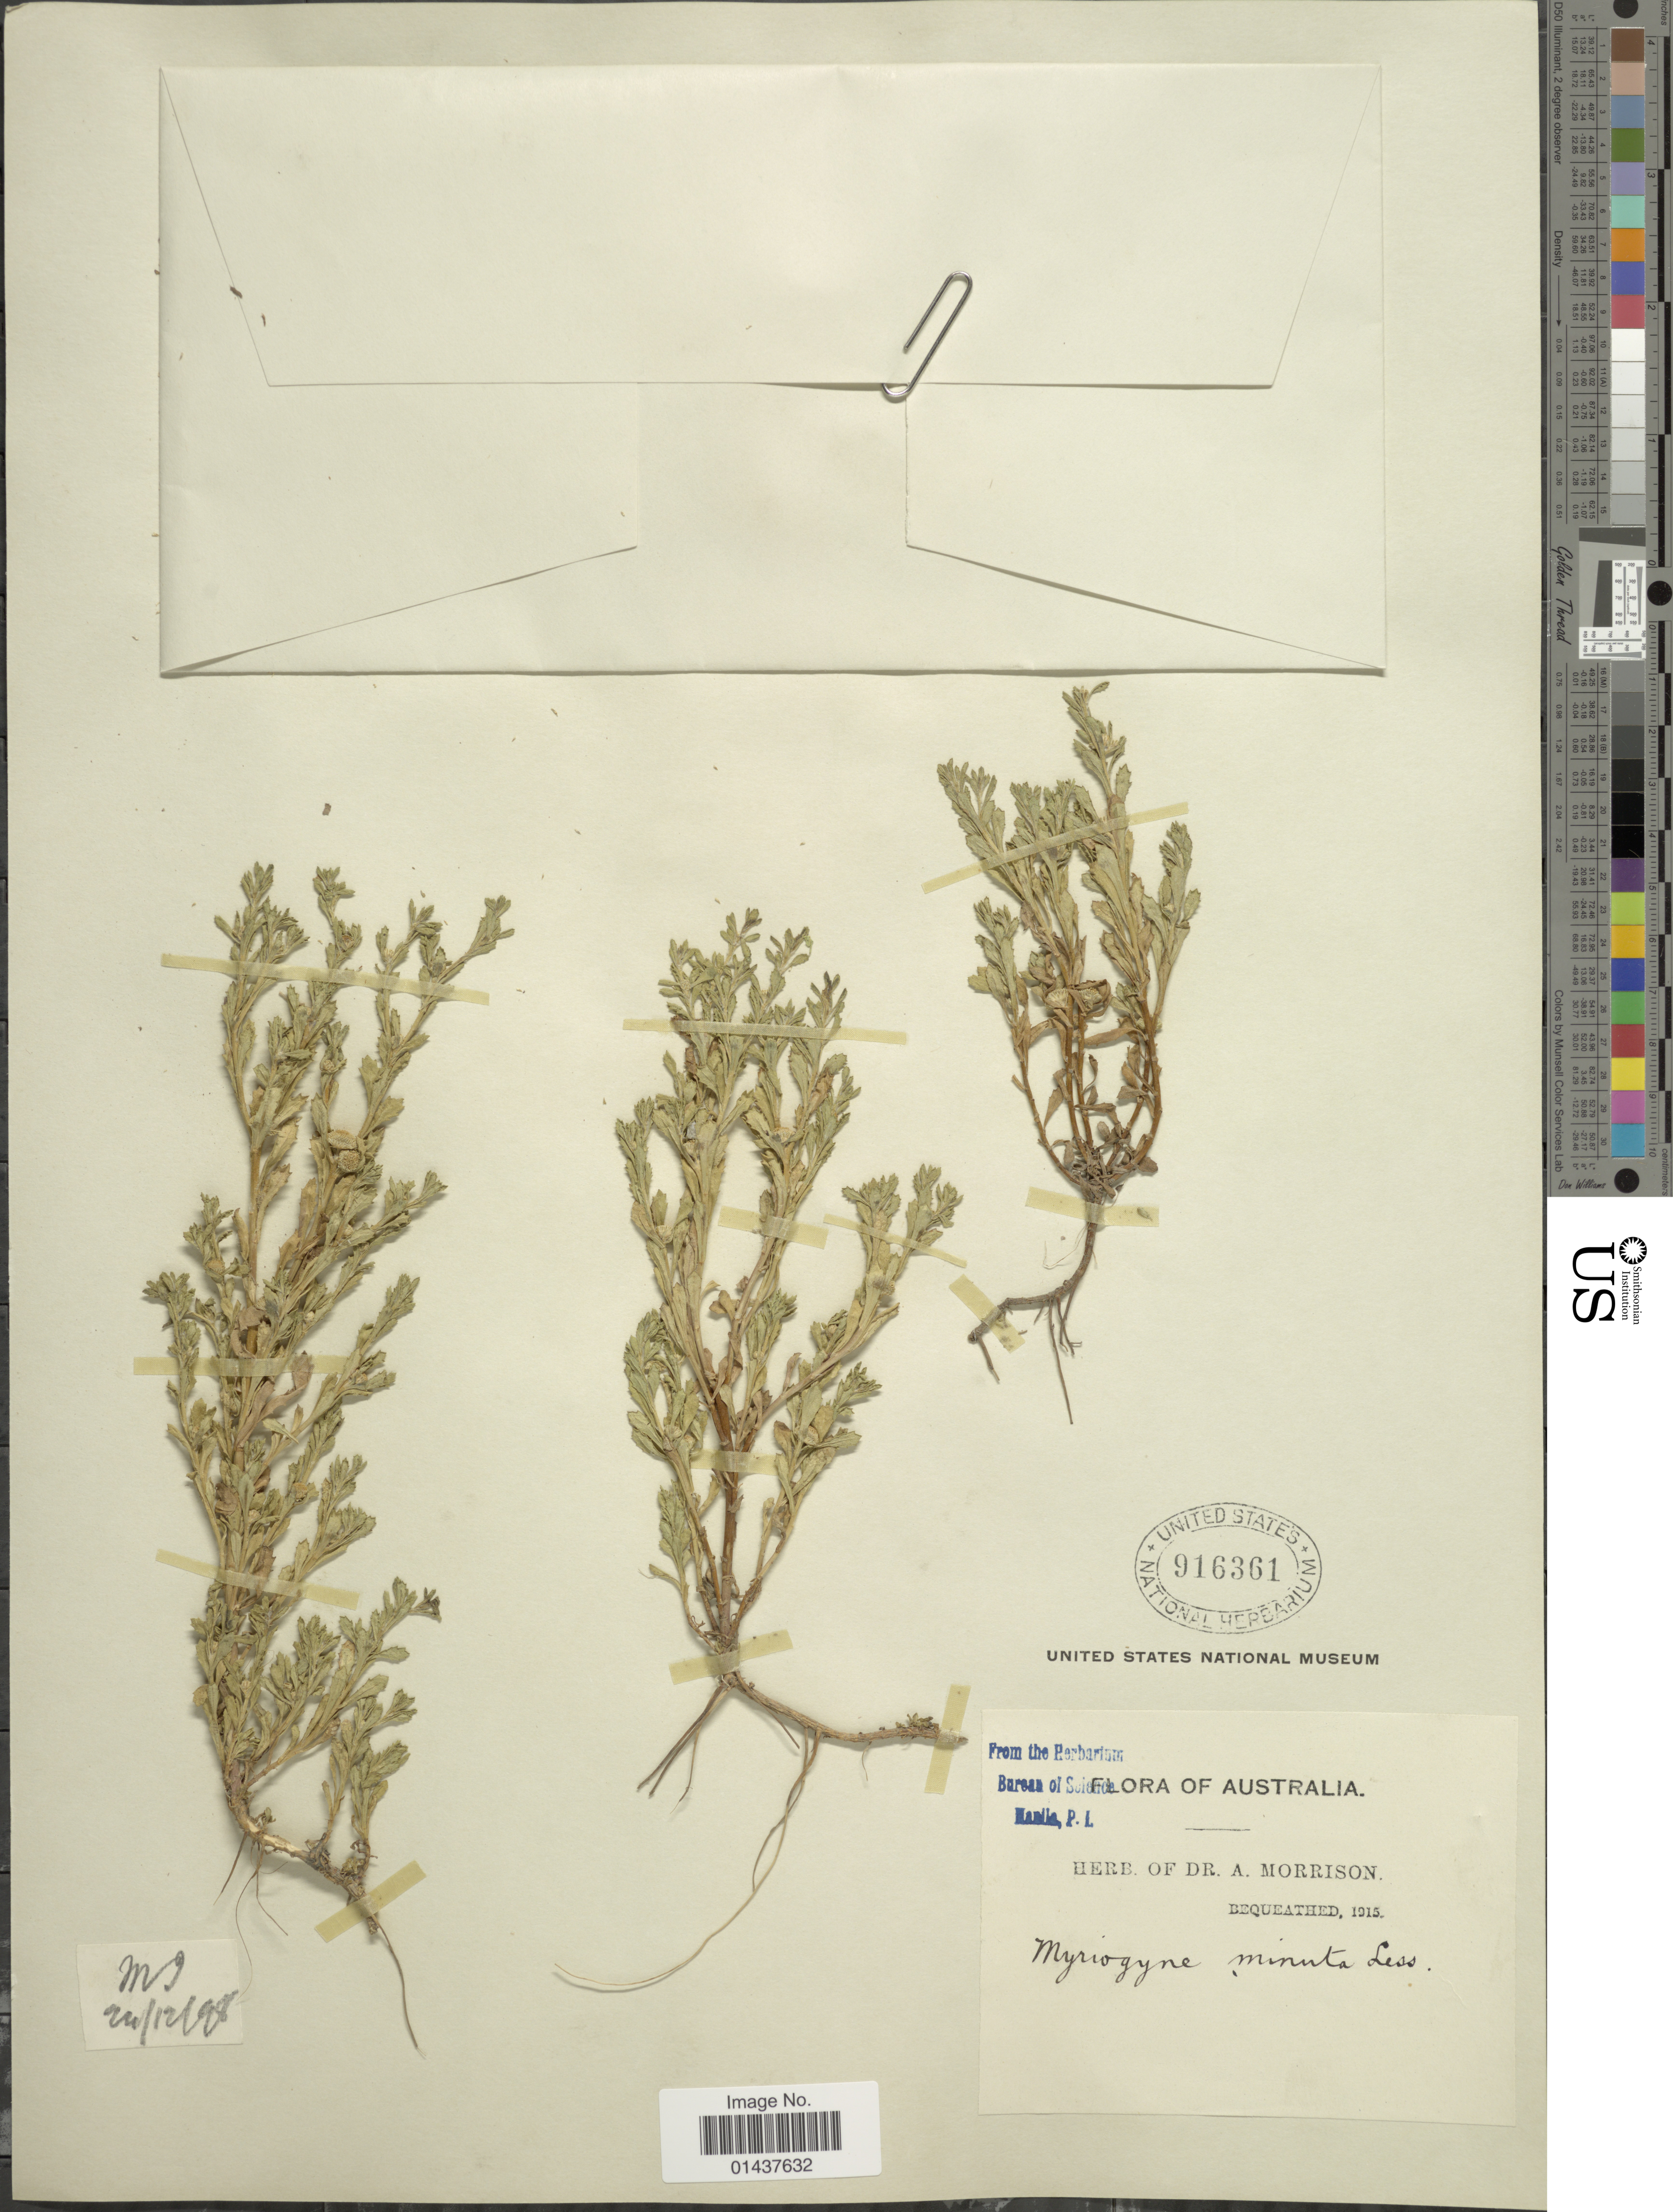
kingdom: Plantae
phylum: Tracheophyta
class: Magnoliopsida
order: Asterales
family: Asteraceae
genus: Centipeda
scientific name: Centipeda cunninghamii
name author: A. Braun & Asch.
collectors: ex herb. Dr. A. Morrison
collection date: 1915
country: Australia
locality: Bequeathed [unsure placement]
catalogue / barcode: US 916361